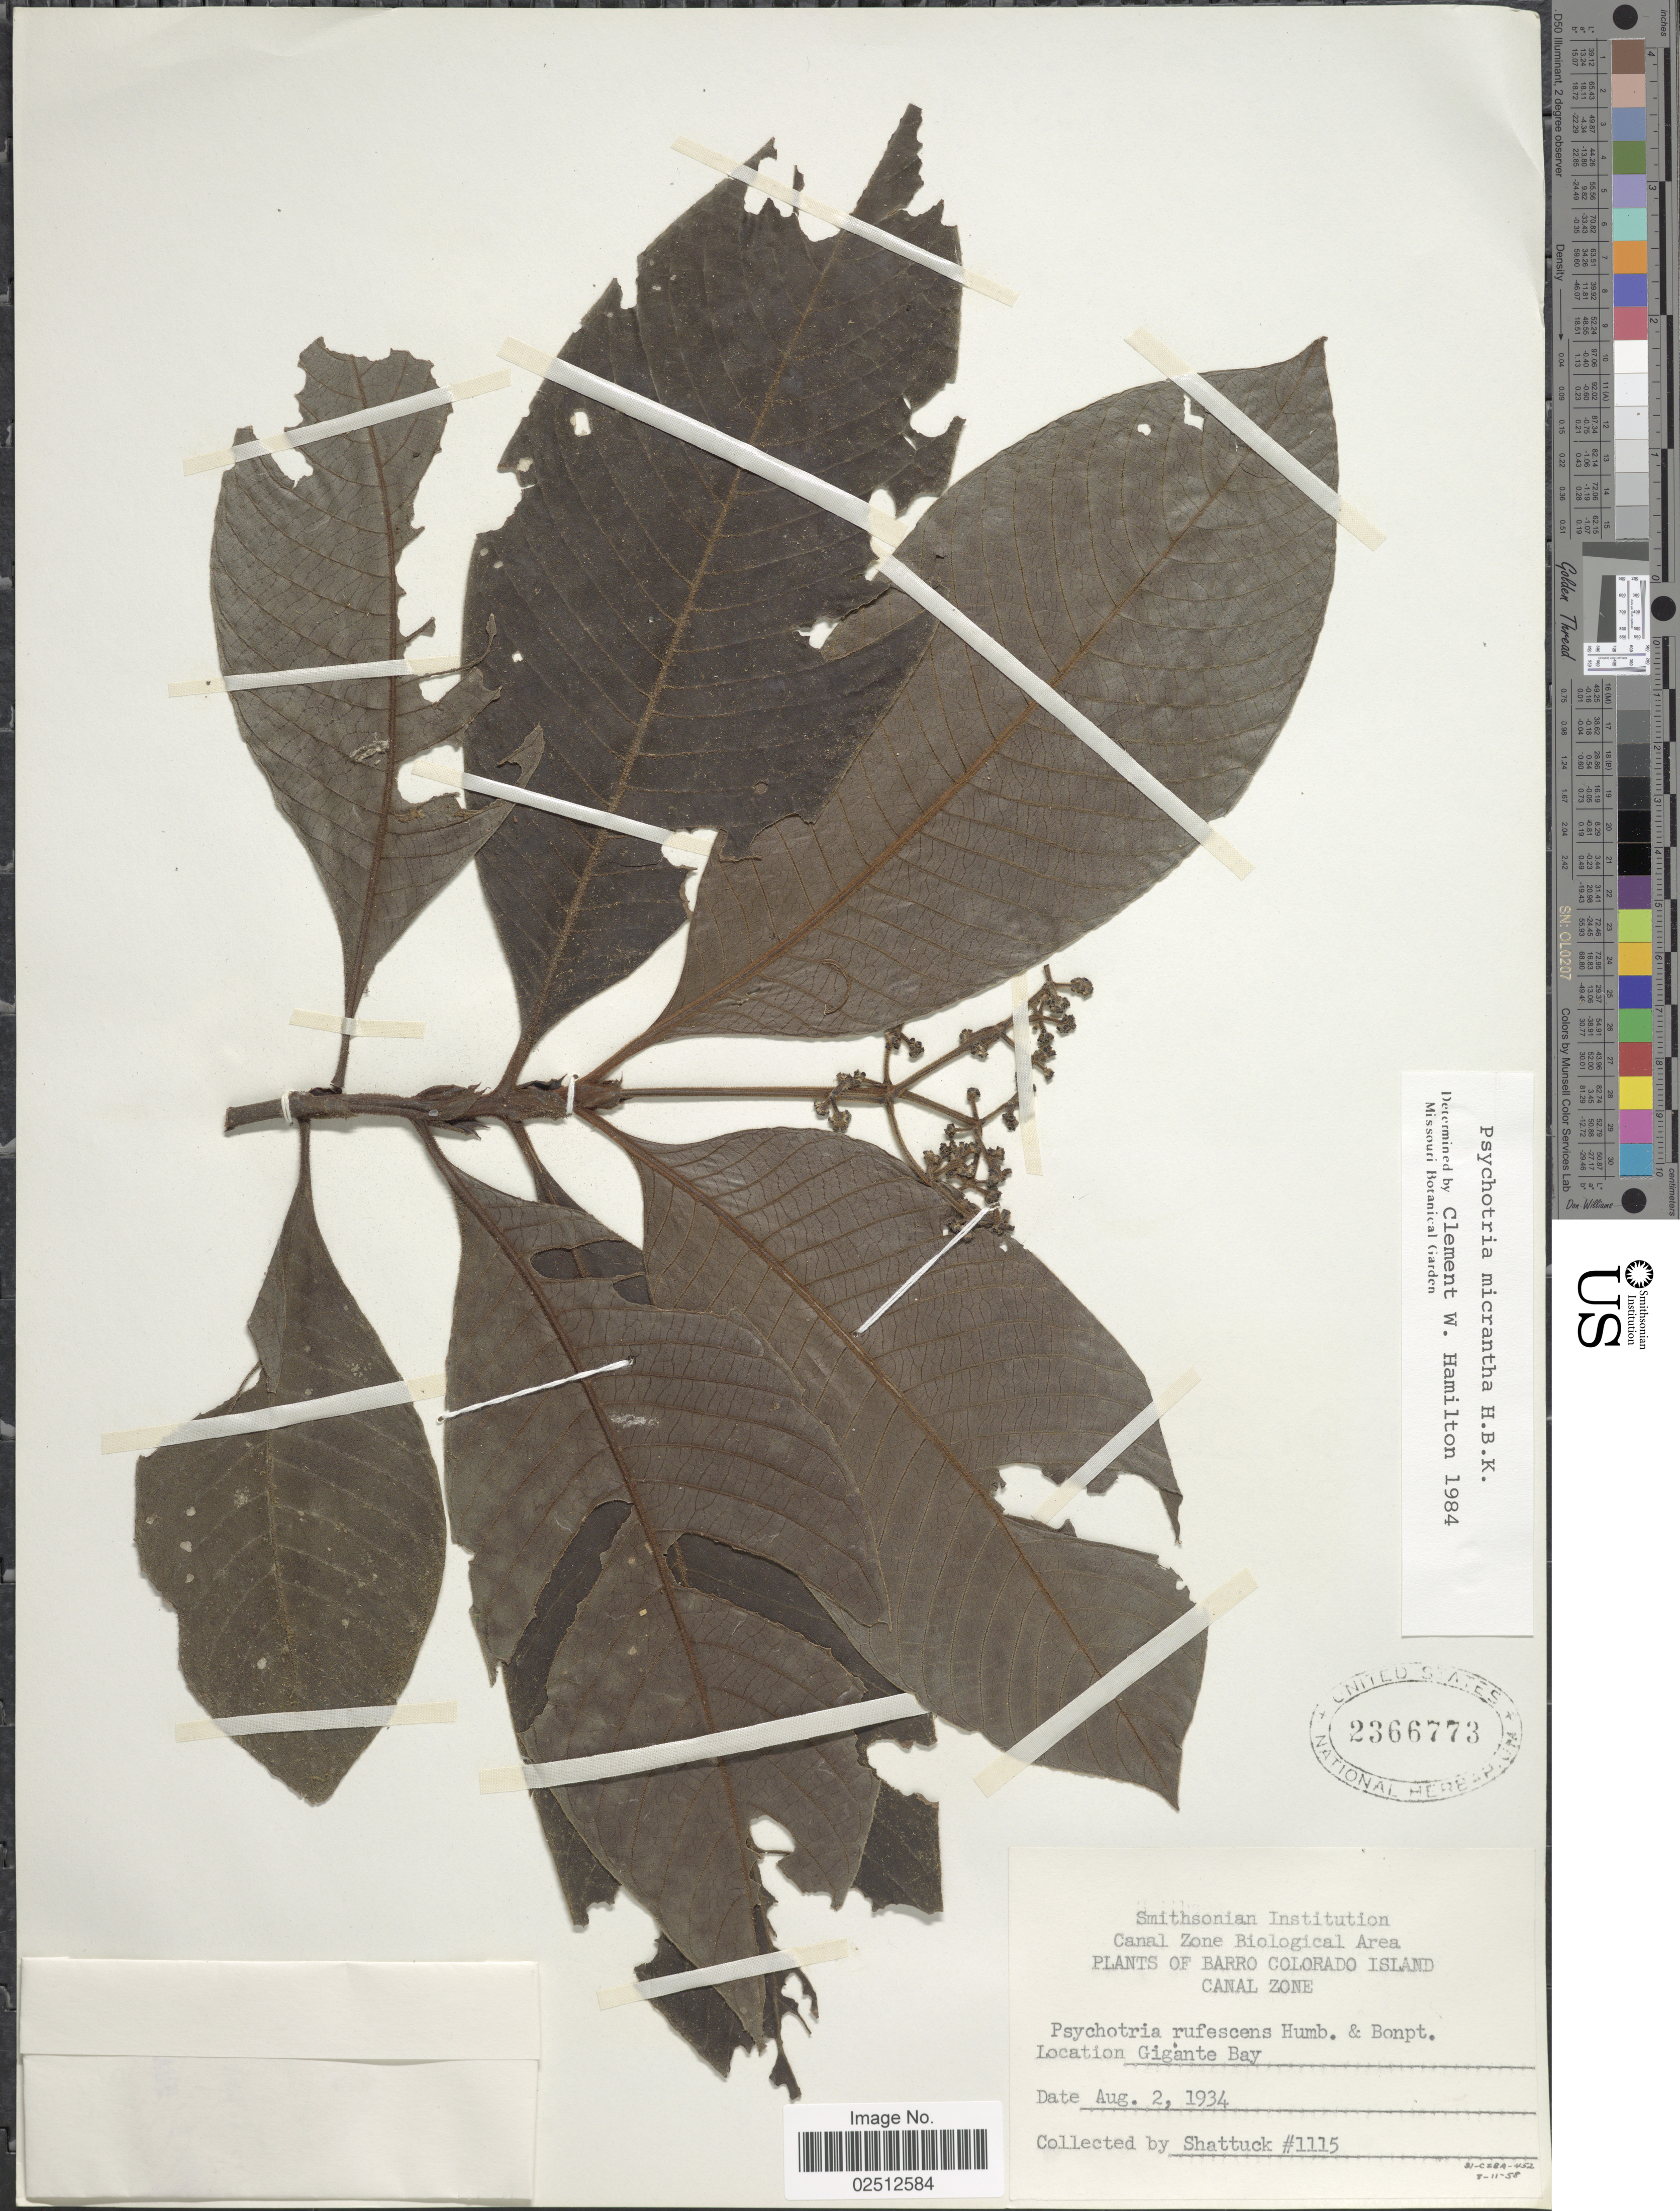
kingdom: Plantae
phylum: Tracheophyta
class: Magnoliopsida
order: Gentianales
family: Rubiaceae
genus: Psychotria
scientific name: Psychotria micrantha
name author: Kunth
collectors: Shattuck, --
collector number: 1115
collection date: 1934-08-02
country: Panama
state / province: Panamá Oeste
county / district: Canal Zone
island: Barro Colorado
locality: Barro Colorado Island, Canal Zone, Gigante Bay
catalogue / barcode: US 2366773